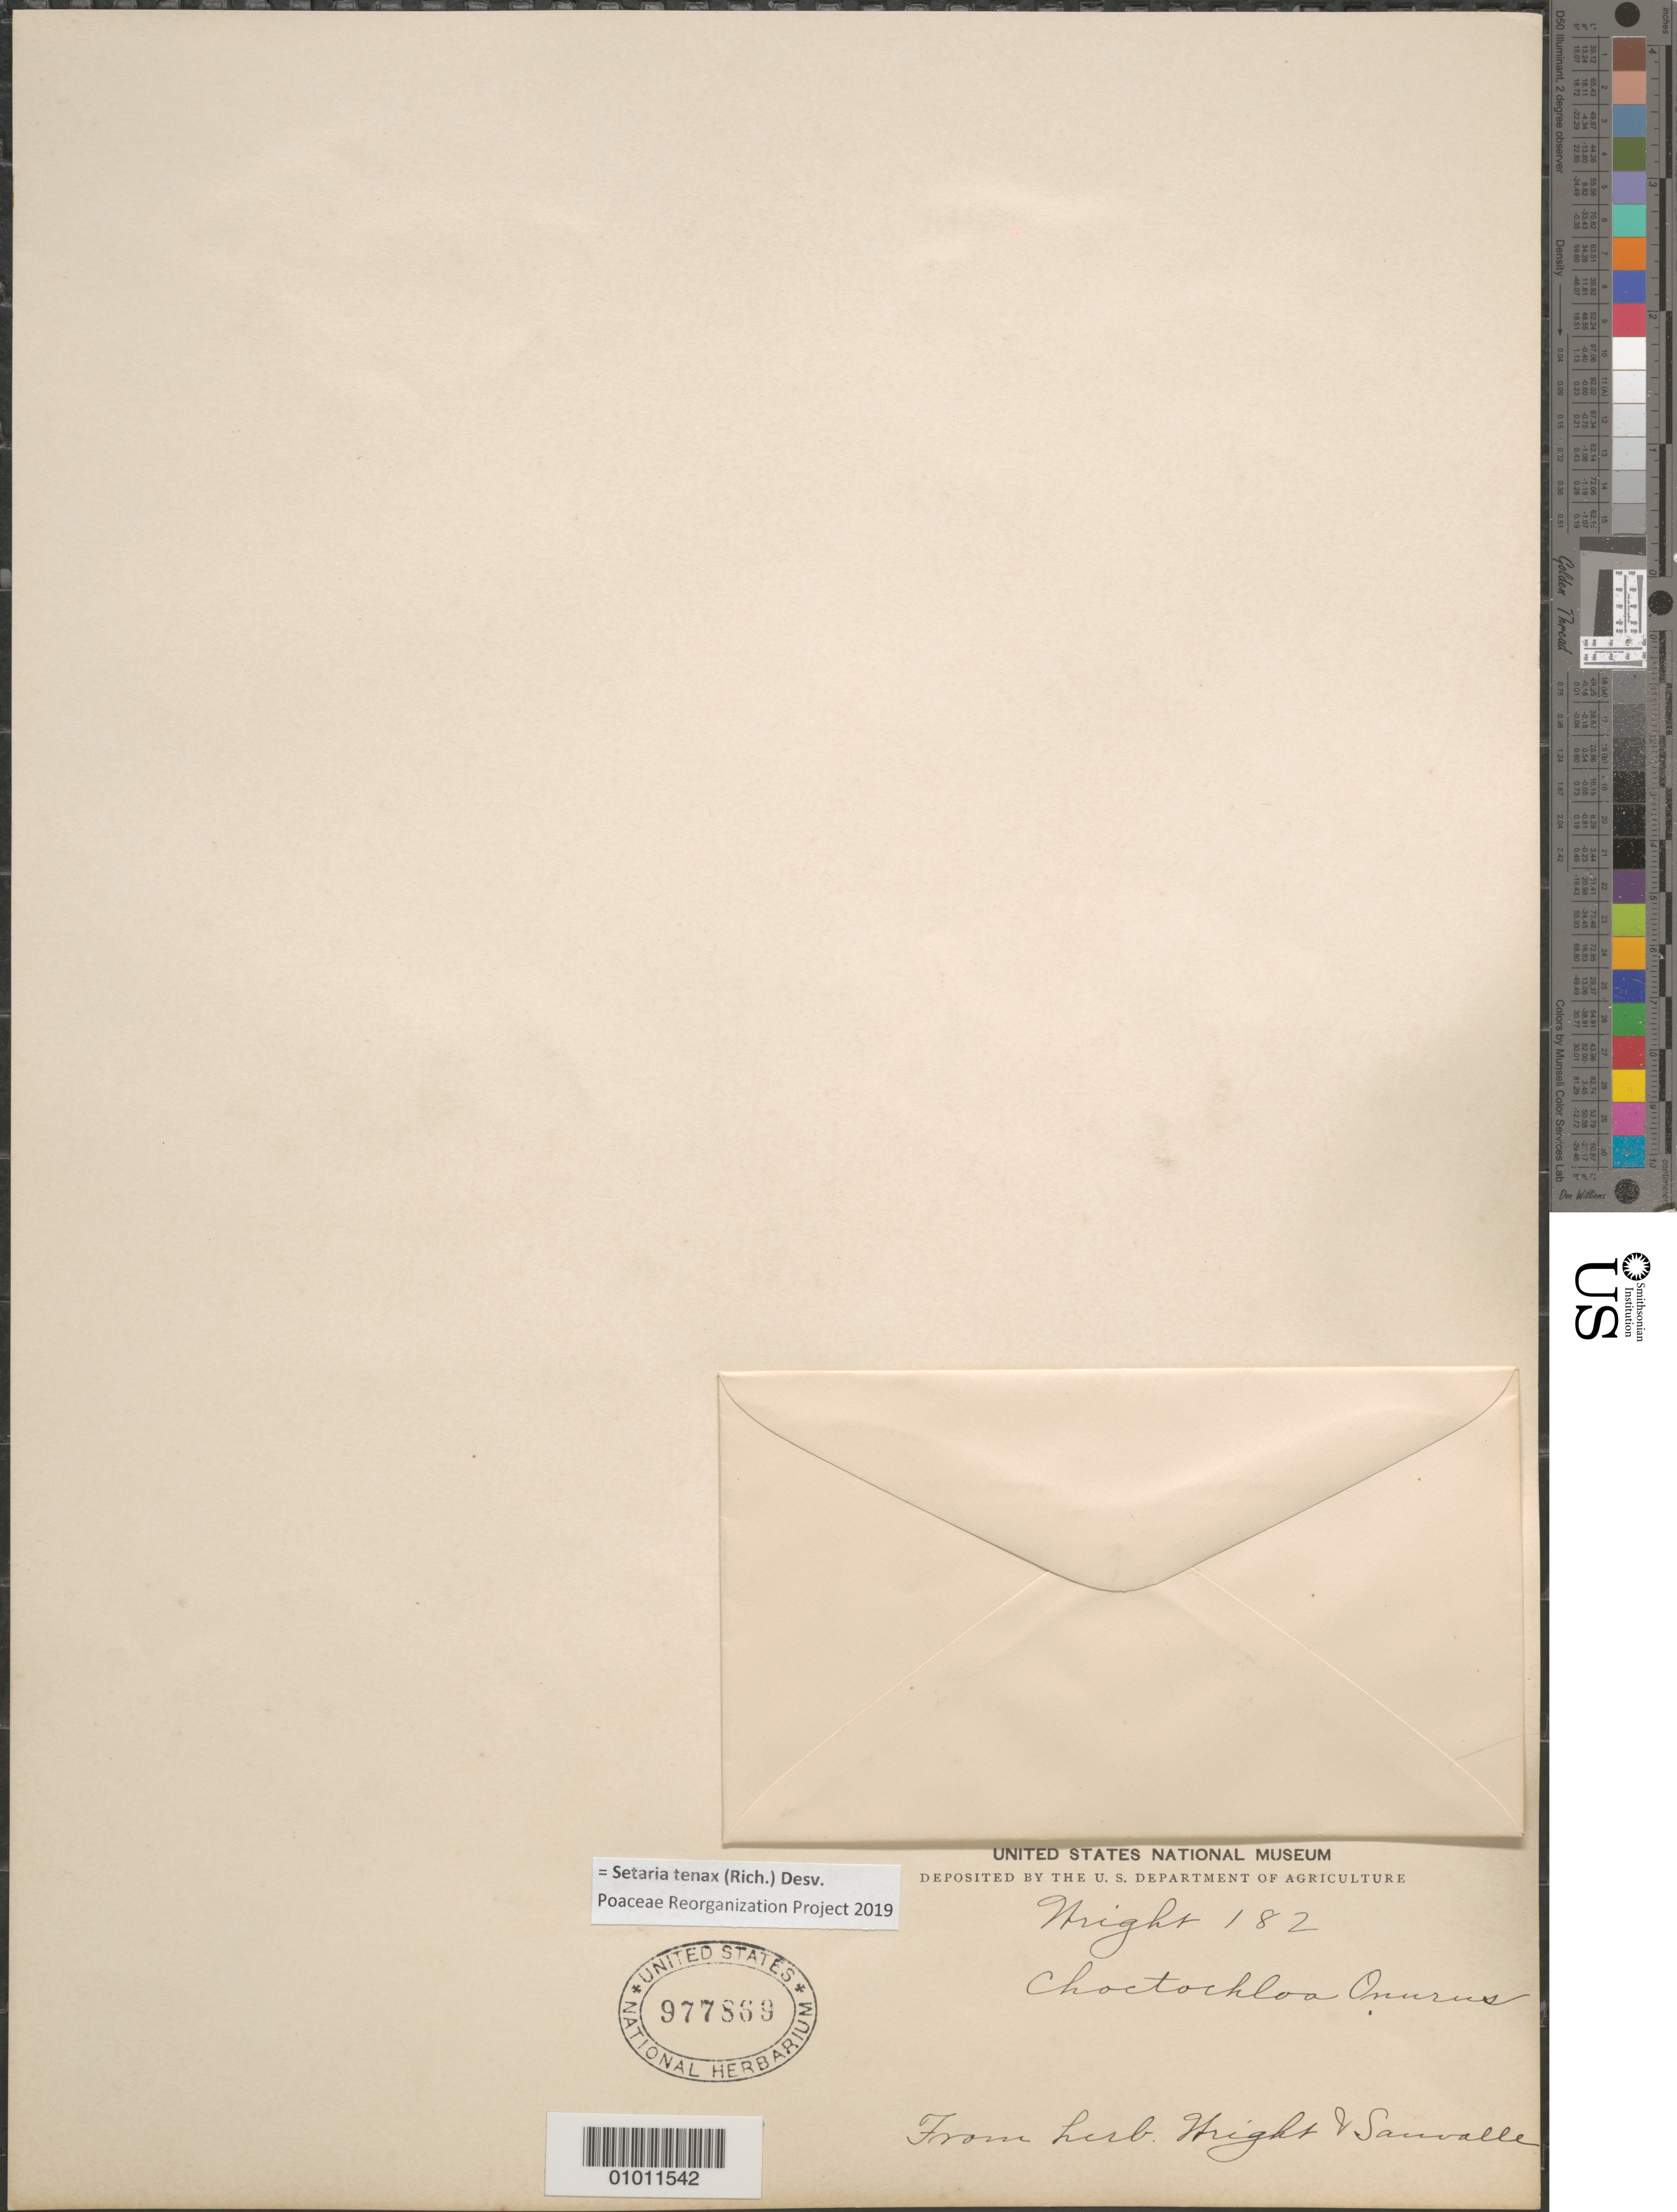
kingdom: Plantae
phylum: Tracheophyta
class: Liliopsida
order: Poales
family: Poaceae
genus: Setaria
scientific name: Setaria texana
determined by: Poaceae Reorganization Project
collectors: C. Wright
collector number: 182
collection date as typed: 1800 to 1899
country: Cuba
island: Cuba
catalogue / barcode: US 977869